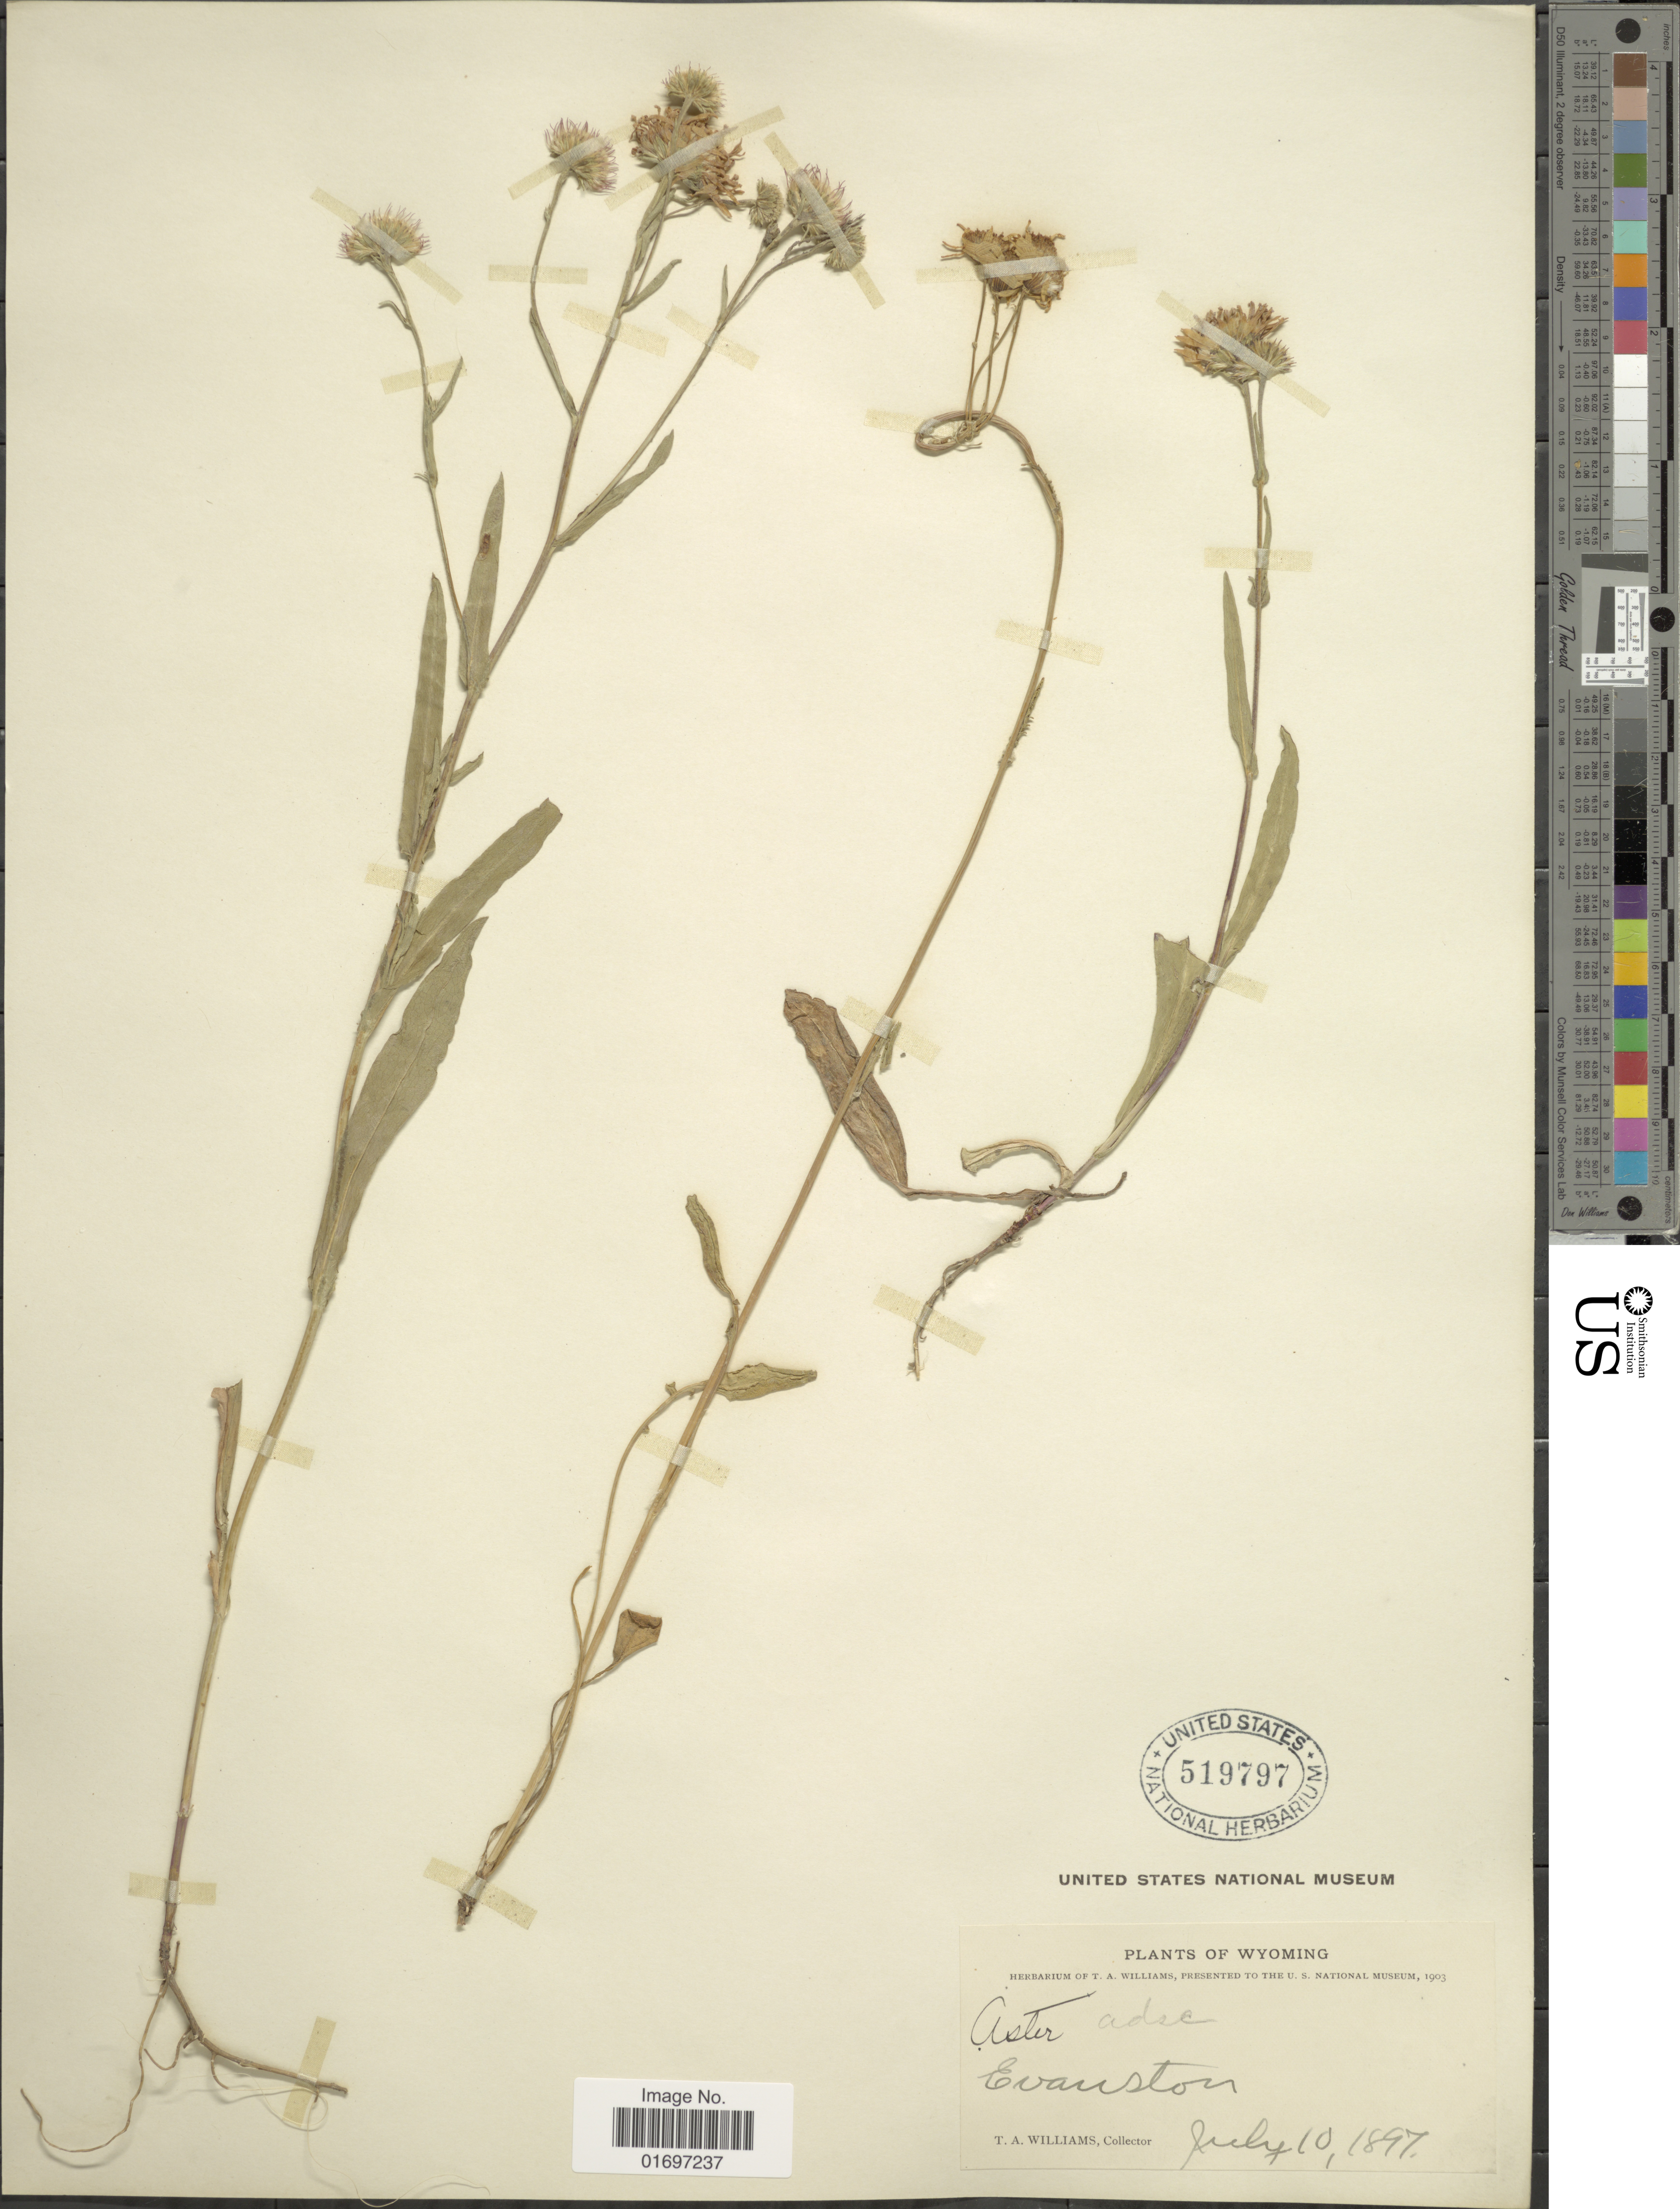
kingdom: Plantae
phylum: Tracheophyta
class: Magnoliopsida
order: Asterales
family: Asteraceae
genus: Symphyotrichum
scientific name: Symphyotrichum ascendens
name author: (Lindl.) G.L. Nesom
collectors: T. A. Williams (herbarium)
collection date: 1897-07-10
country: United States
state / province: Wyoming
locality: Wyoming. Evanston.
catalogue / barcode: US 519797